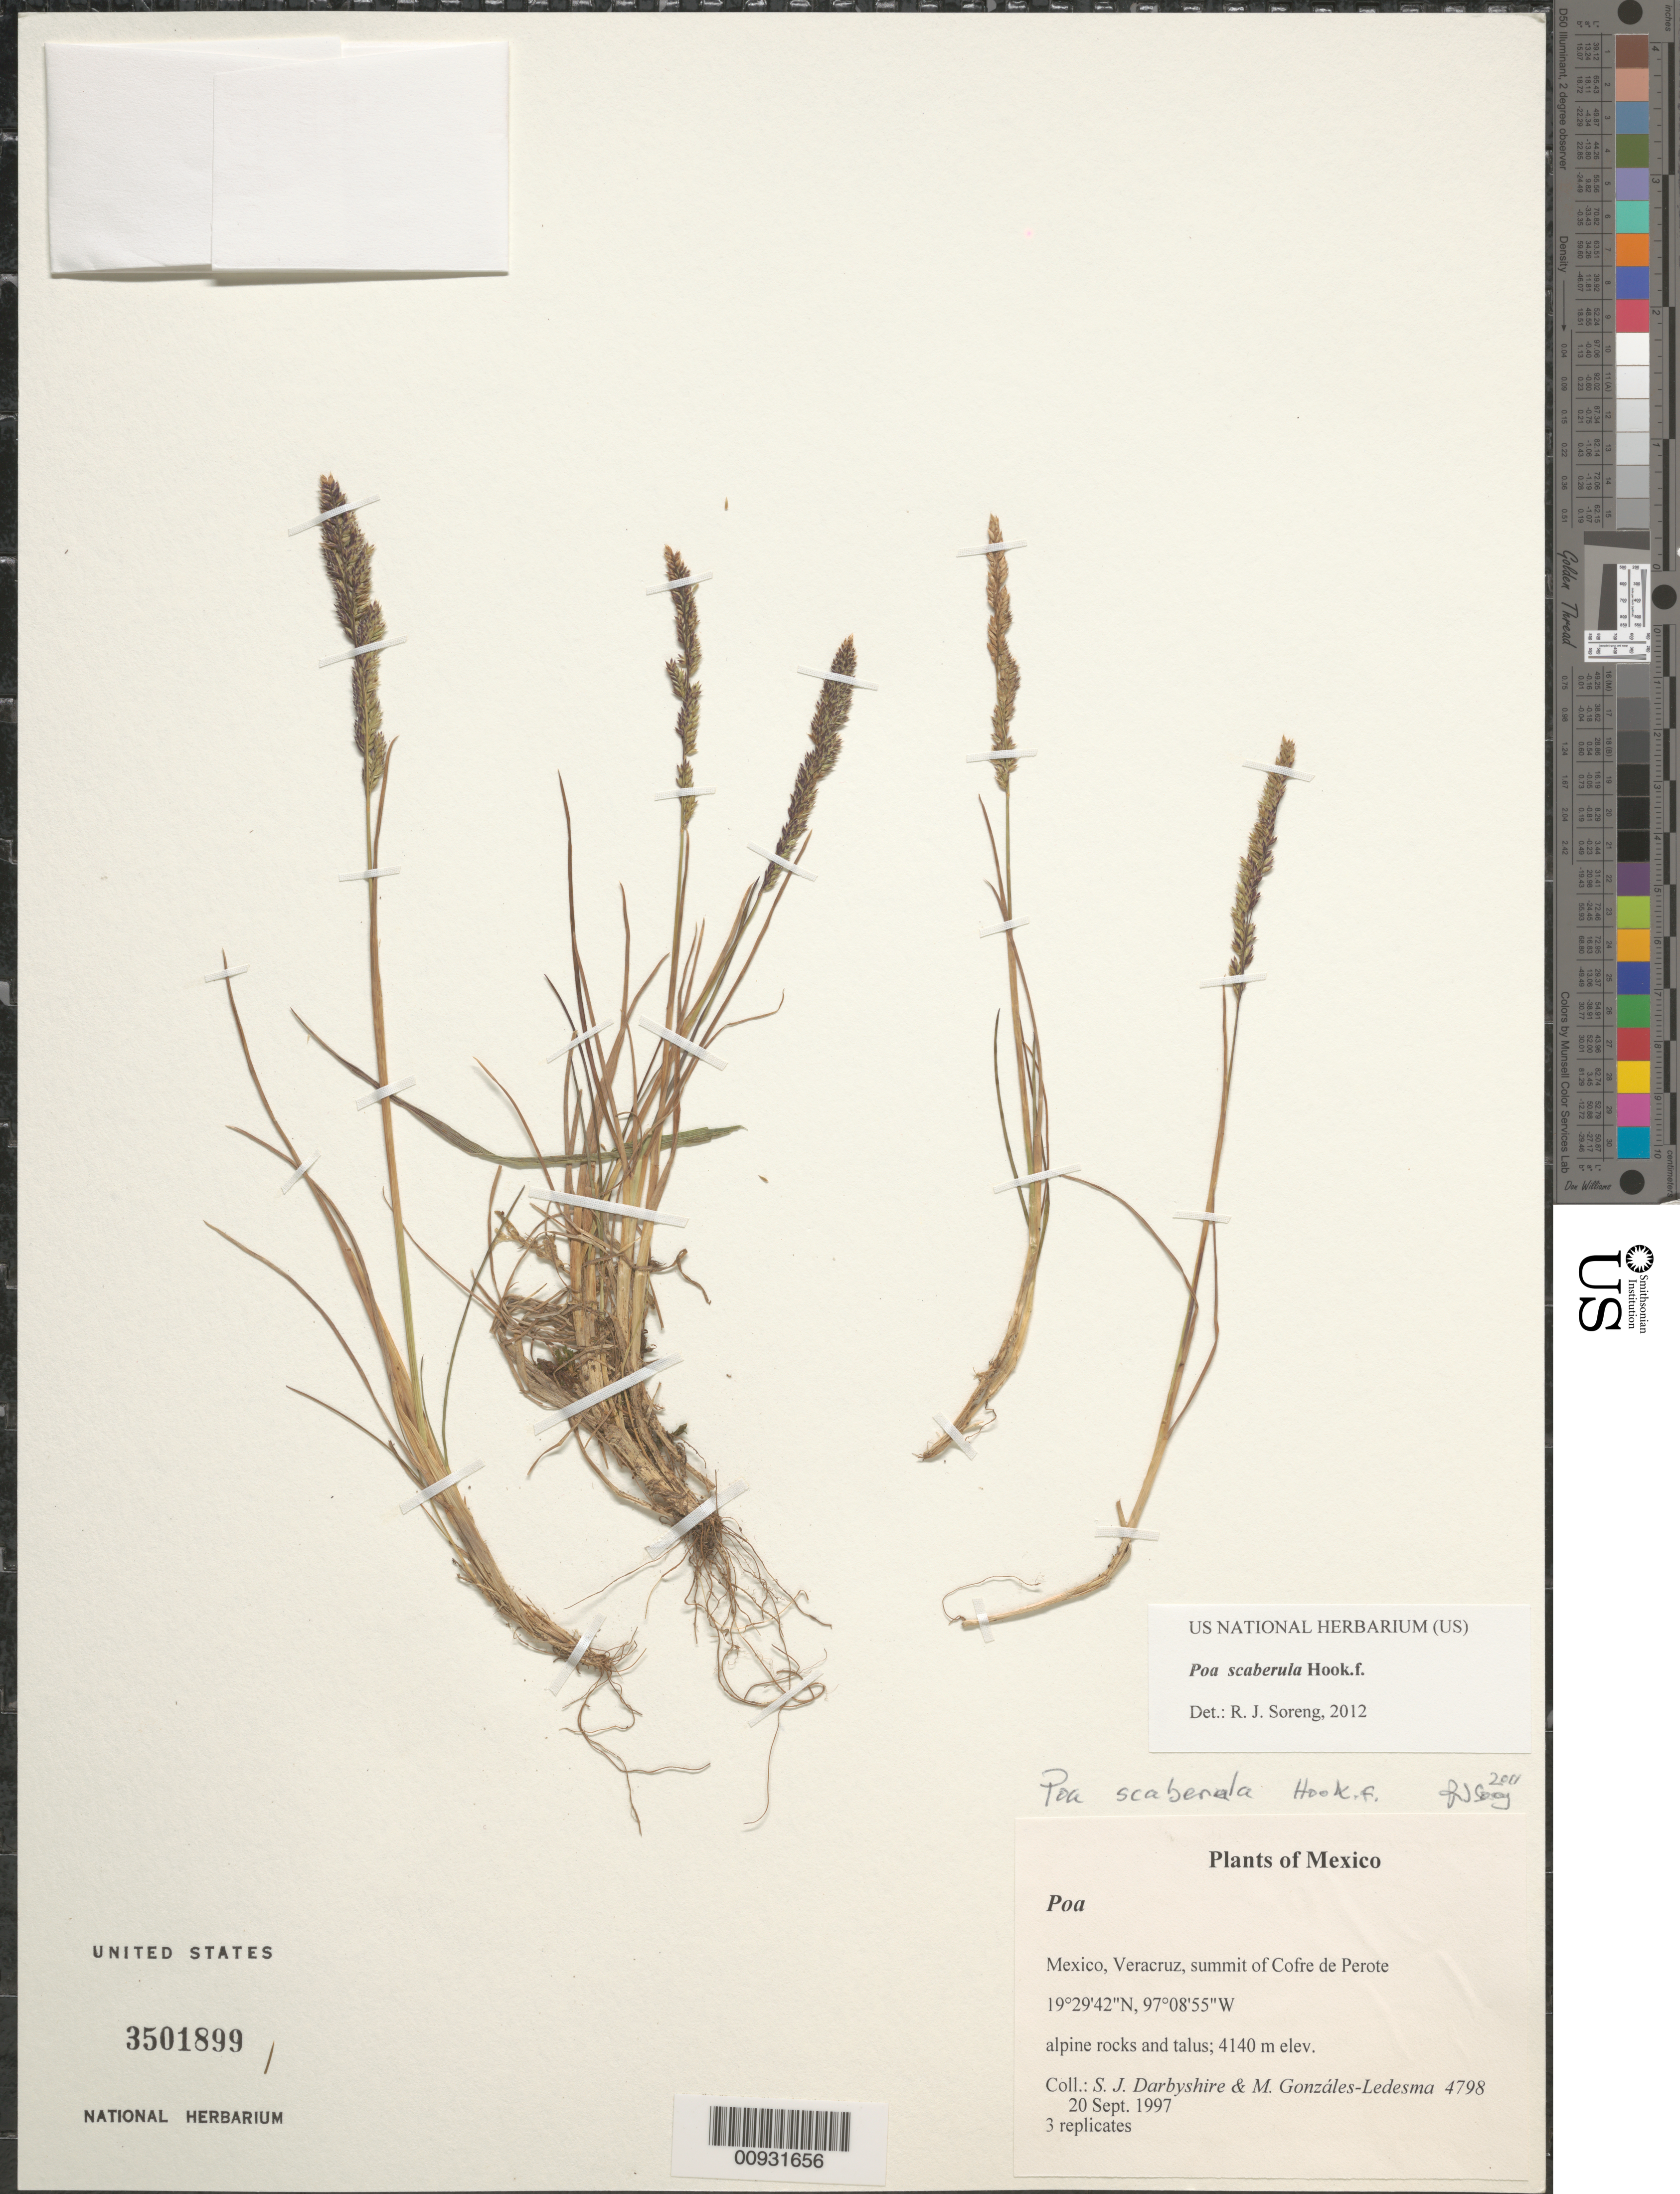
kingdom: Plantae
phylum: Tracheophyta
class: Liliopsida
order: Poales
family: Poaceae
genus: Poa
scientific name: Poa scaberula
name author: Hook. f.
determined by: Soreng, Robert J., Research Associate (BOT), Smithsonian Institution - National Museum of Natural History (UNITED STATES)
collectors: S. Darbyshire & M. González-Ledesma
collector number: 4798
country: Mexico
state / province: Veracruz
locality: Summit of Cofre de Perote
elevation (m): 4140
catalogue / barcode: US 3501899